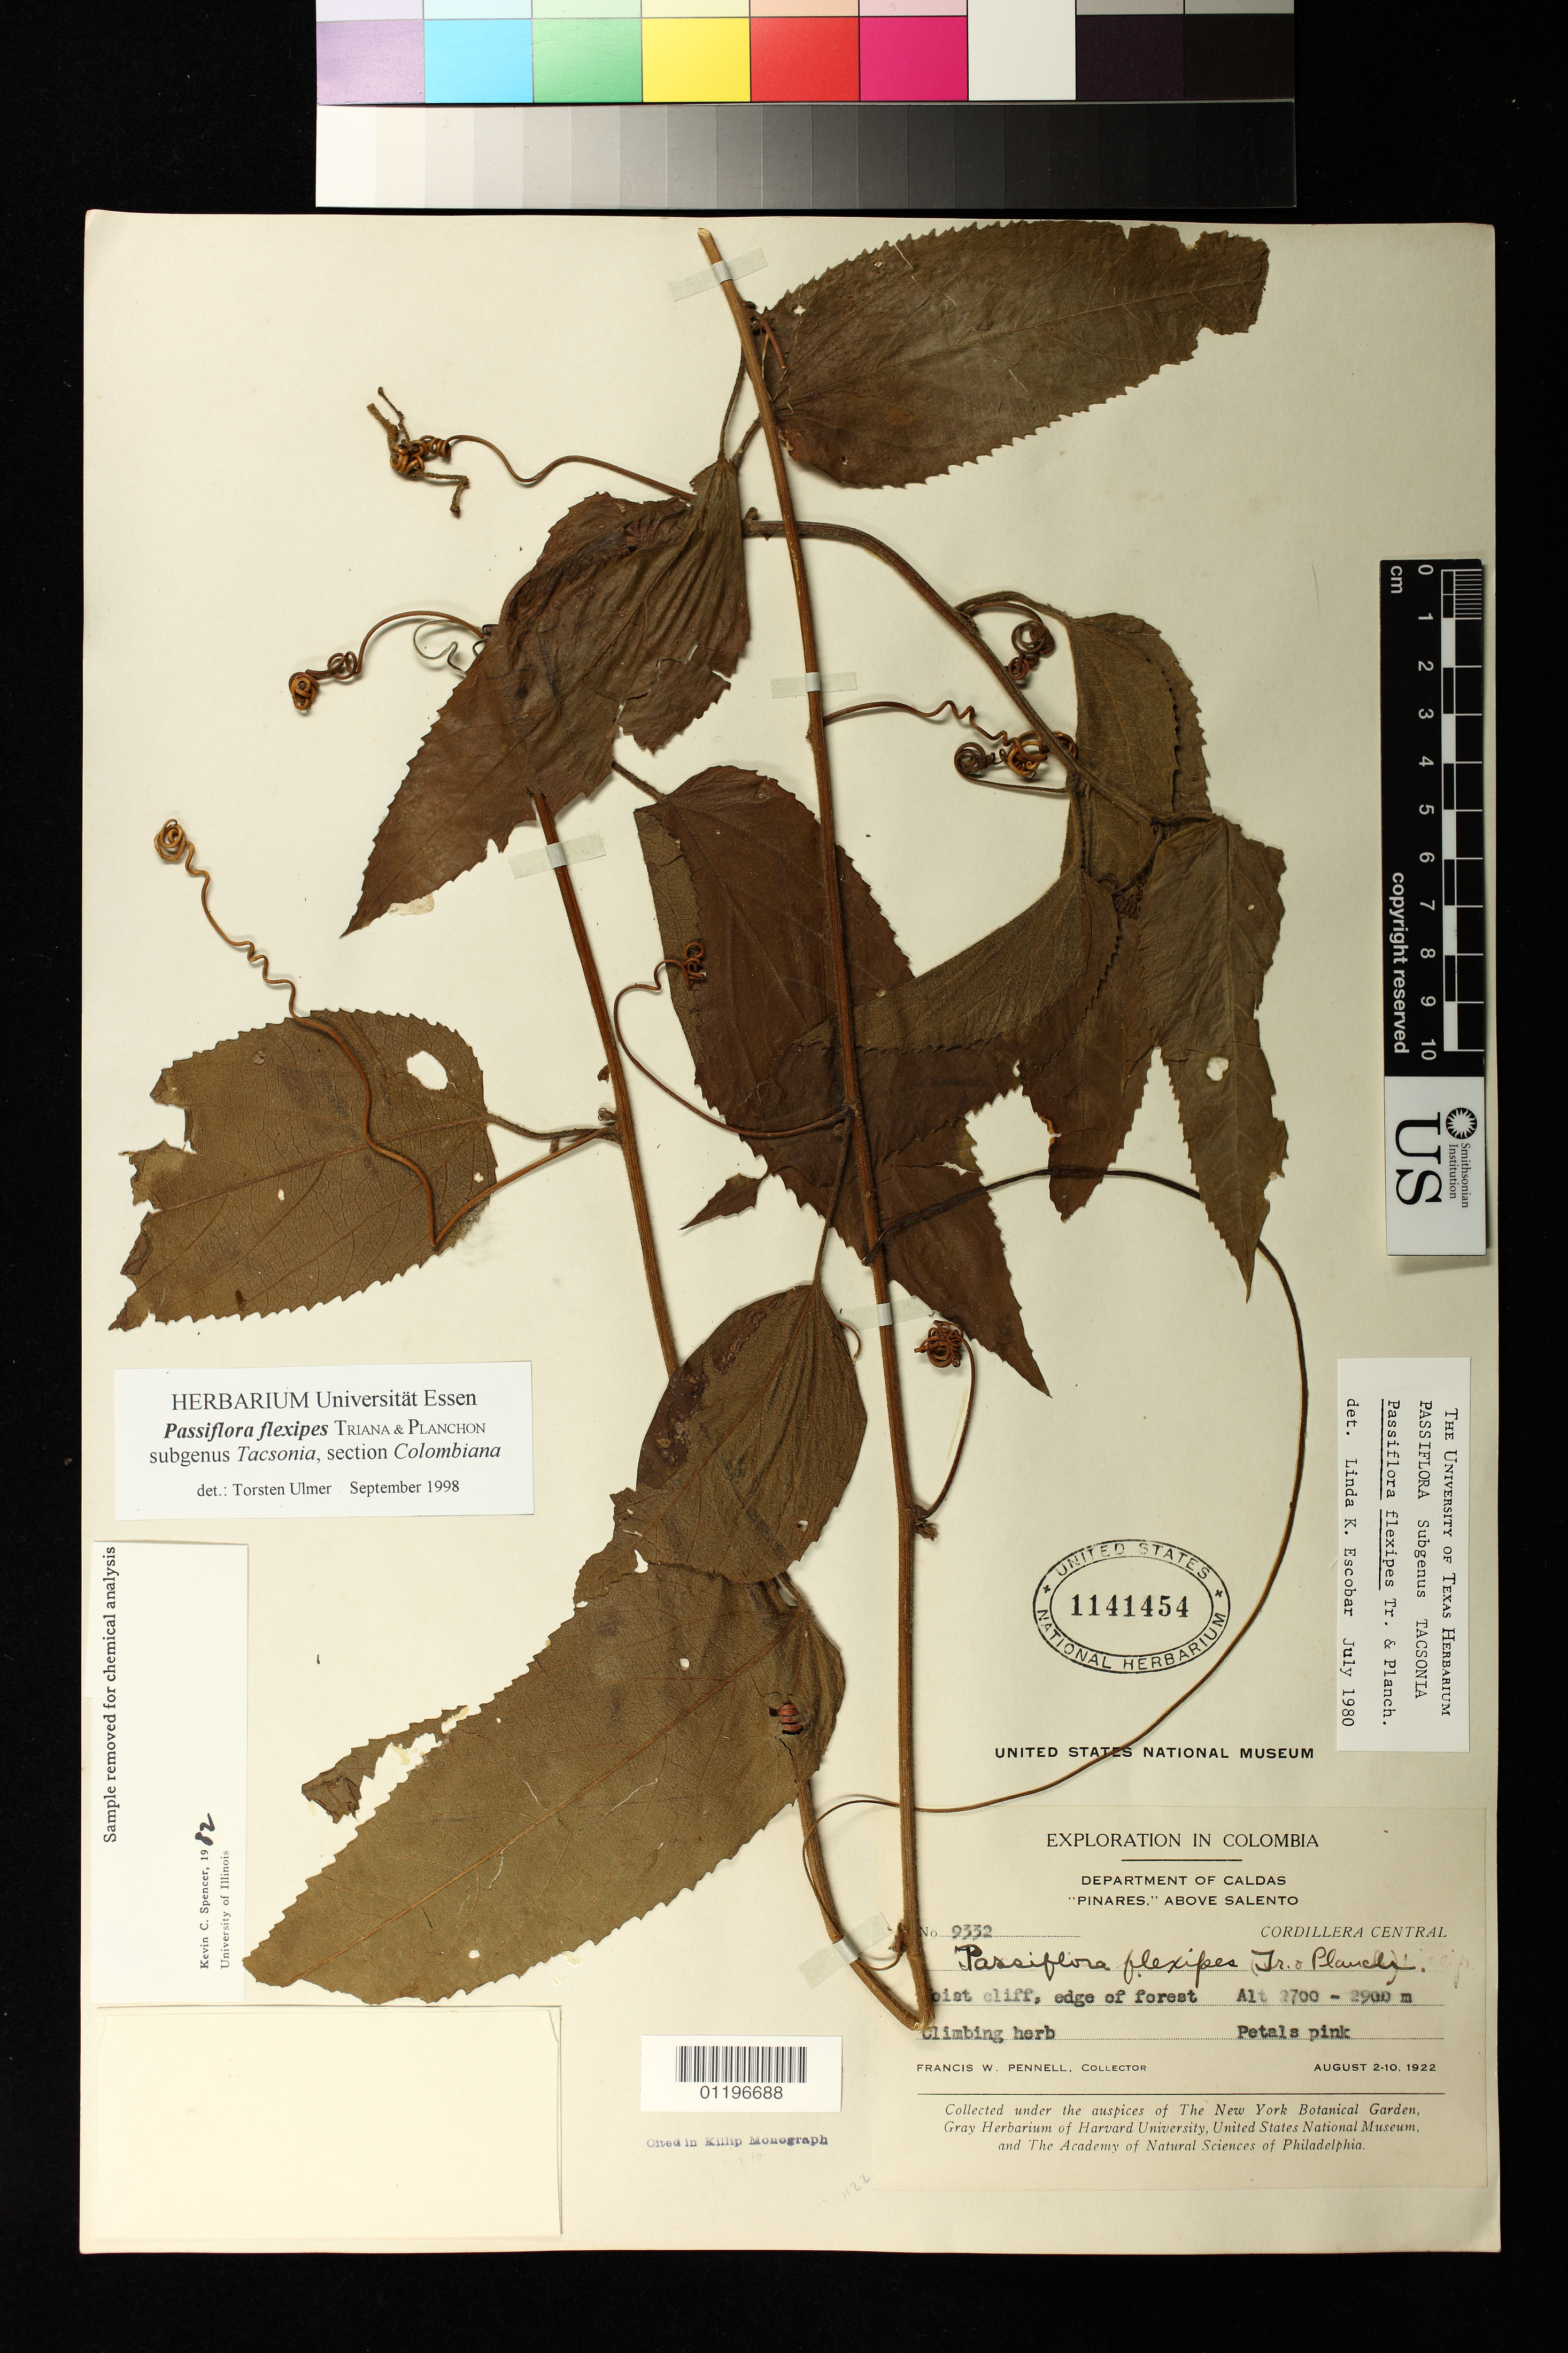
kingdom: Plantae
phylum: Tracheophyta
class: Magnoliopsida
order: Malpighiales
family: Passifloraceae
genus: Passiflora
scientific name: Passiflora flexipes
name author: Triana & Planch.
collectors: F. W. Pennell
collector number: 9332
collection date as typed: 10 Jul 1922 to 02 Aug 1922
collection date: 1922-07-10/1922-08-02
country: Colombia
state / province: Caldas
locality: Department of Caldas: "Pinares," above Salento, Cordillera Central. Moist cliff, edge of forest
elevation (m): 2700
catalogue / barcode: US 1141454